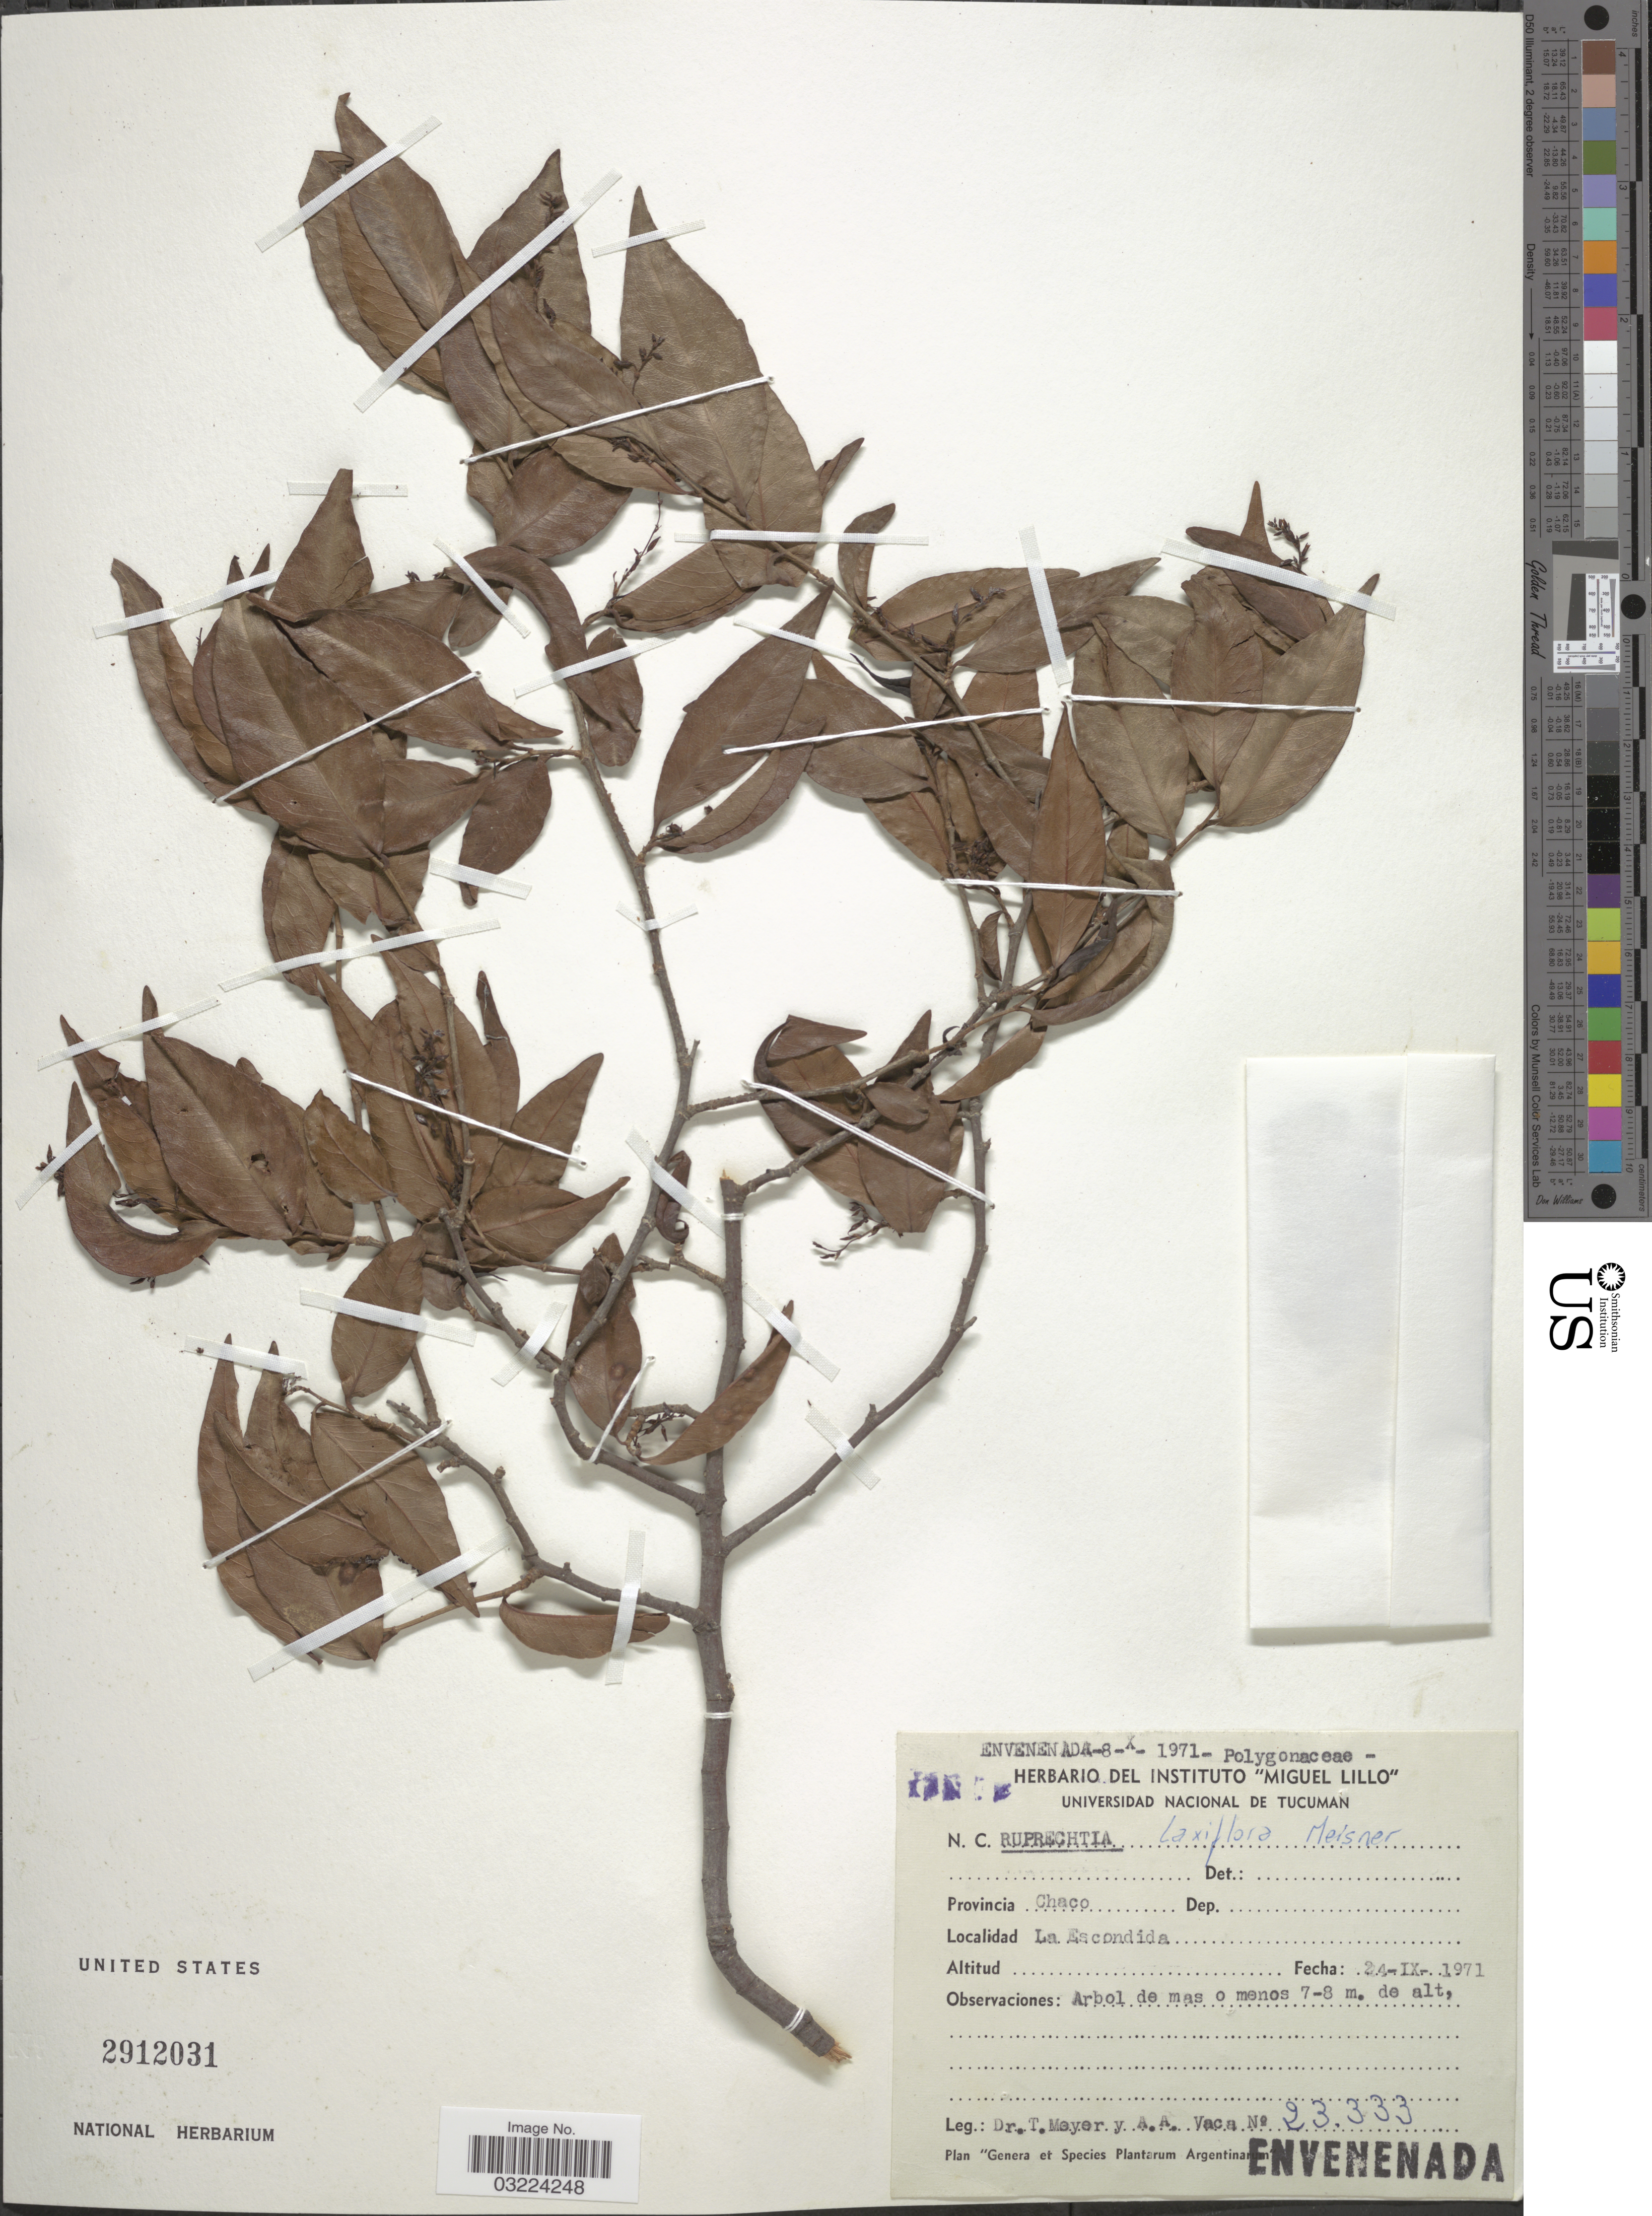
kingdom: Plantae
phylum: Tracheophyta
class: Magnoliopsida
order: Caryophyllales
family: Polygonaceae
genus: Ruprechtia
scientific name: Ruprechtia laxiflora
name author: Meisn.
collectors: T. Meyer & A. Vaca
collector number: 23333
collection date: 1971-09-24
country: Argentina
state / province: Chaco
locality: La Escondida.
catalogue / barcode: US 2912031